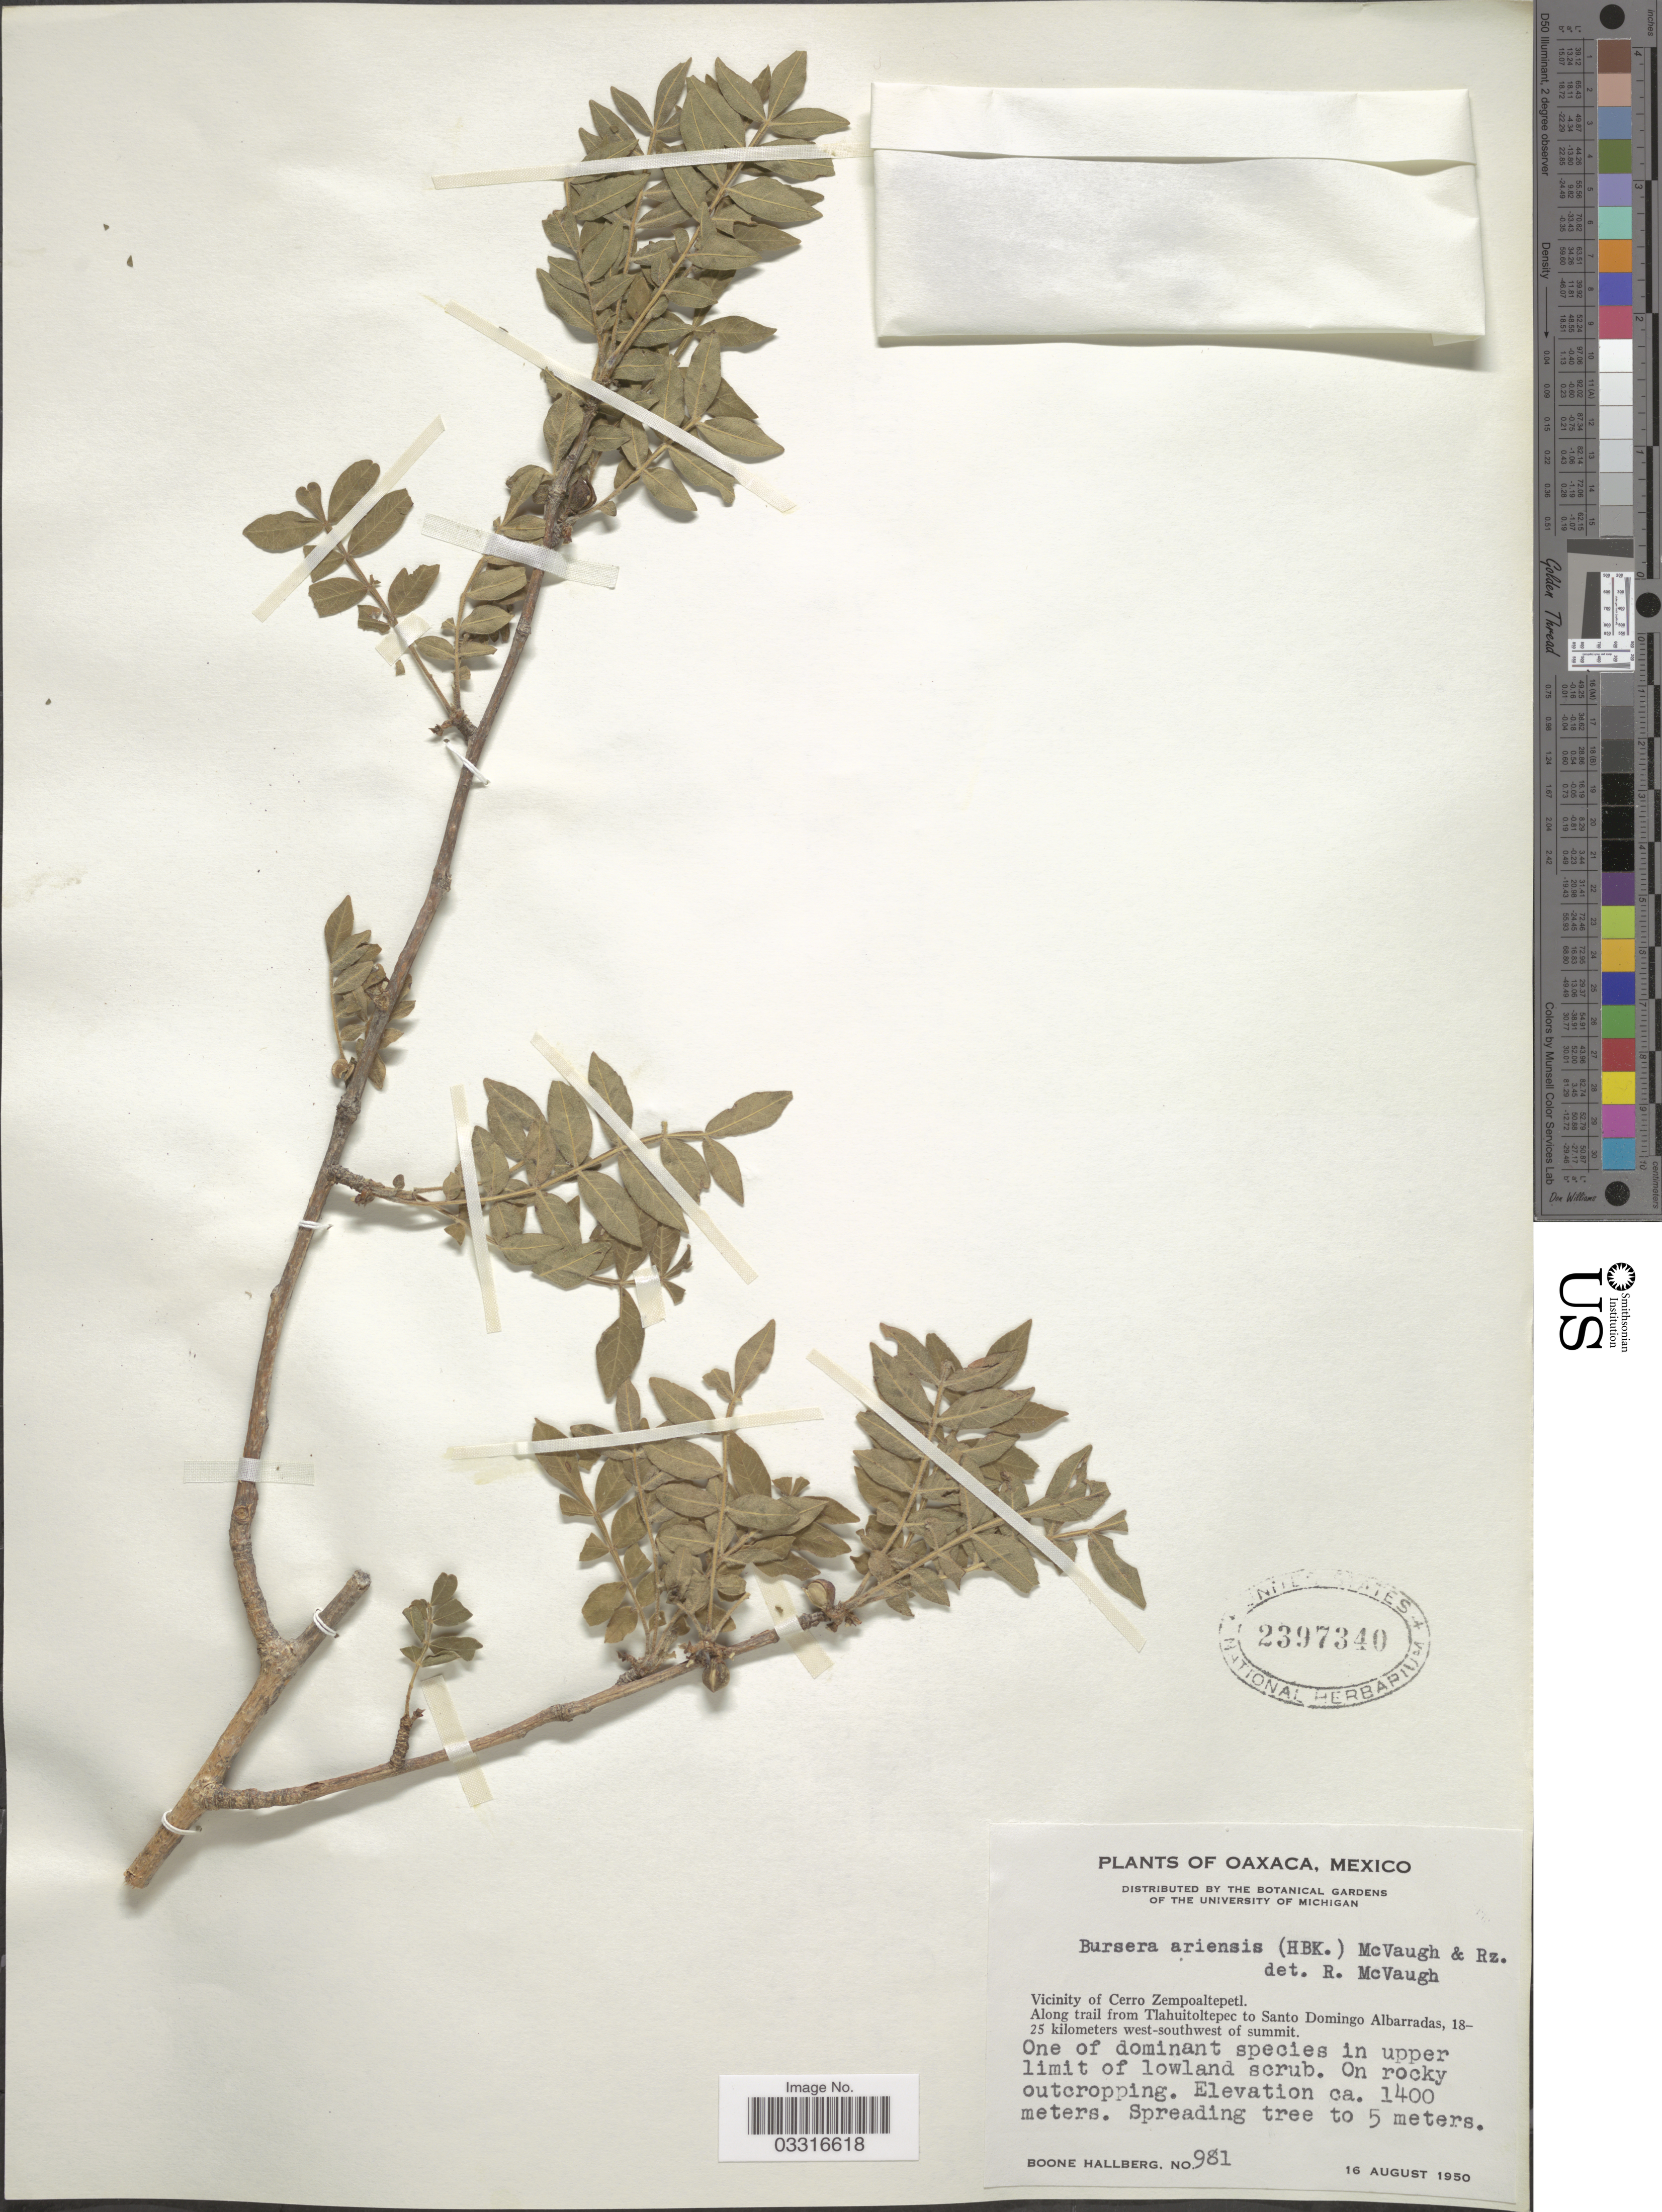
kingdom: Plantae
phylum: Tracheophyta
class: Magnoliopsida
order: Sapindales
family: Burseraceae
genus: Bursera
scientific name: Bursera ariensis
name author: (Kunth) McVaugh & Rzed.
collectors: B. Hallberg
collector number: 981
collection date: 1950-08-16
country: Mexico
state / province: Oaxaca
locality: Vicinity of Cerro Zempoaltepetl. Along trail from Tlahuitoltepec to Santo Domingo Albarradas, 18-25 kilometers west-southwest of summit.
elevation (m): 1400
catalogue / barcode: US 2397340